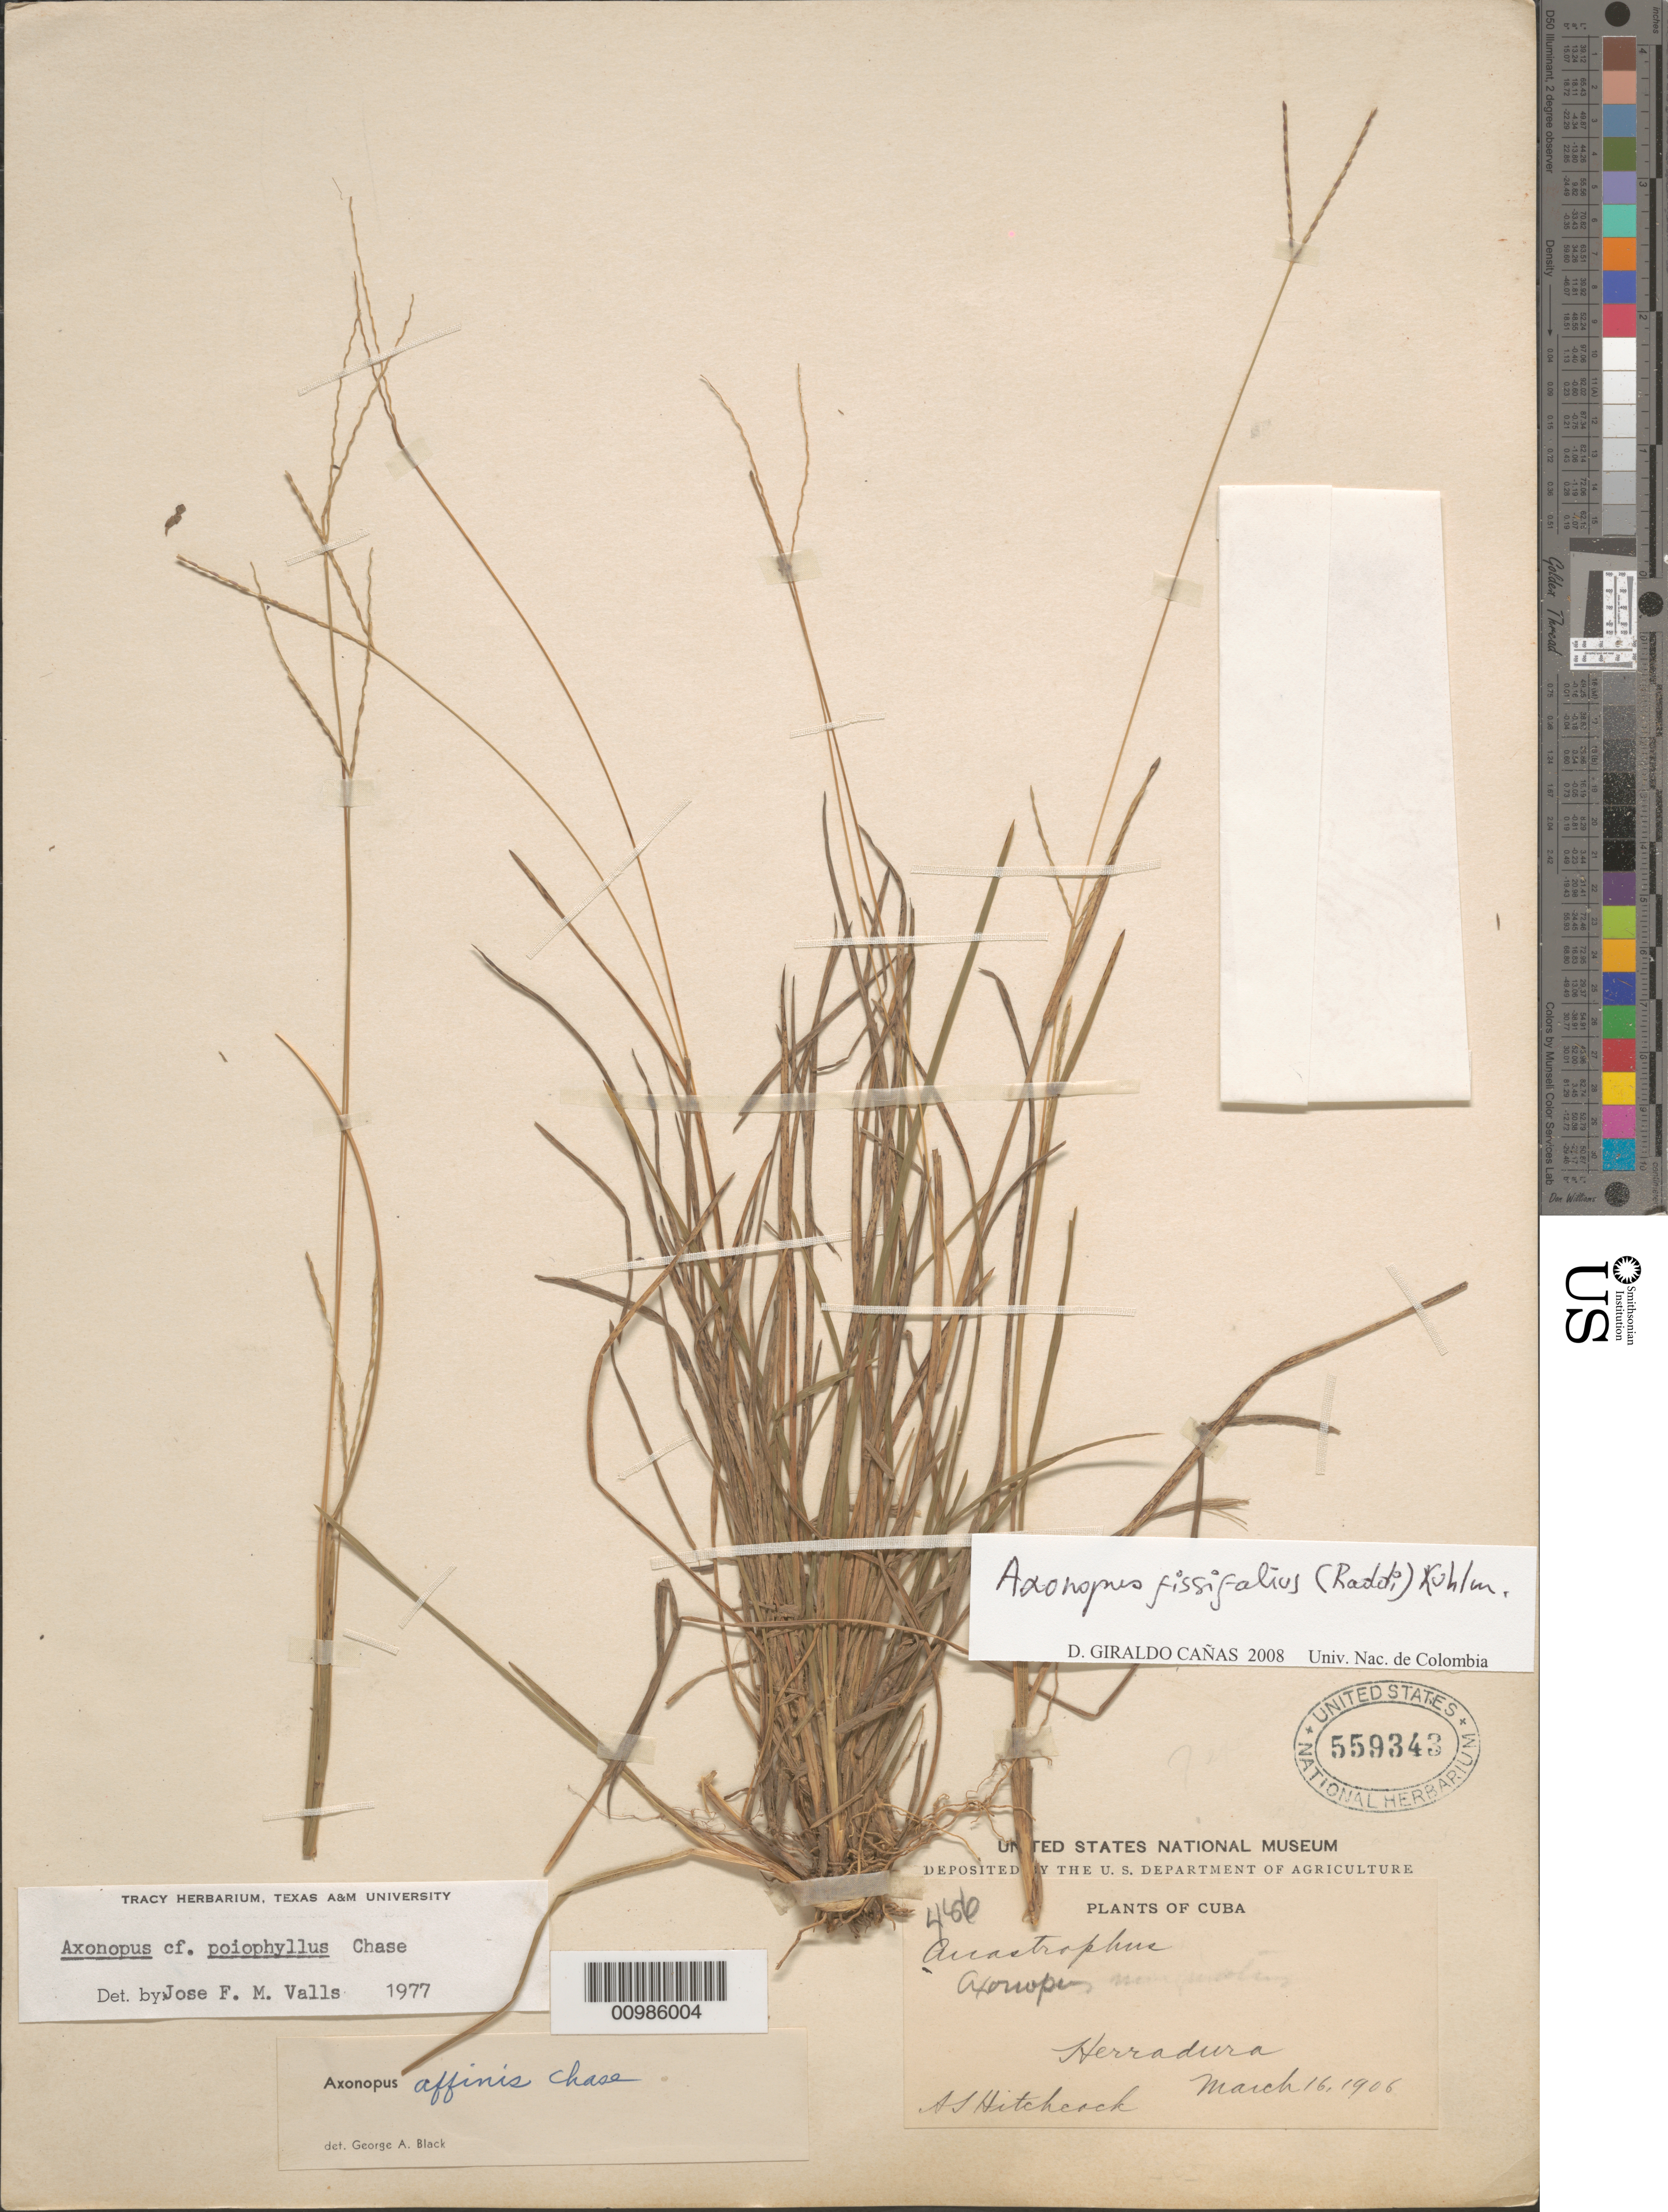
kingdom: Plantae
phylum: Tracheophyta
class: Liliopsida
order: Poales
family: Poaceae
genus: Axonopus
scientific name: Axonopus fissifolius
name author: (Raddi) Kuhlm.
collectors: A. S. Hitchcock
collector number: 486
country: Cuba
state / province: Pinar del Rio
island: Cuba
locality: Herradura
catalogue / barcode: US 559343